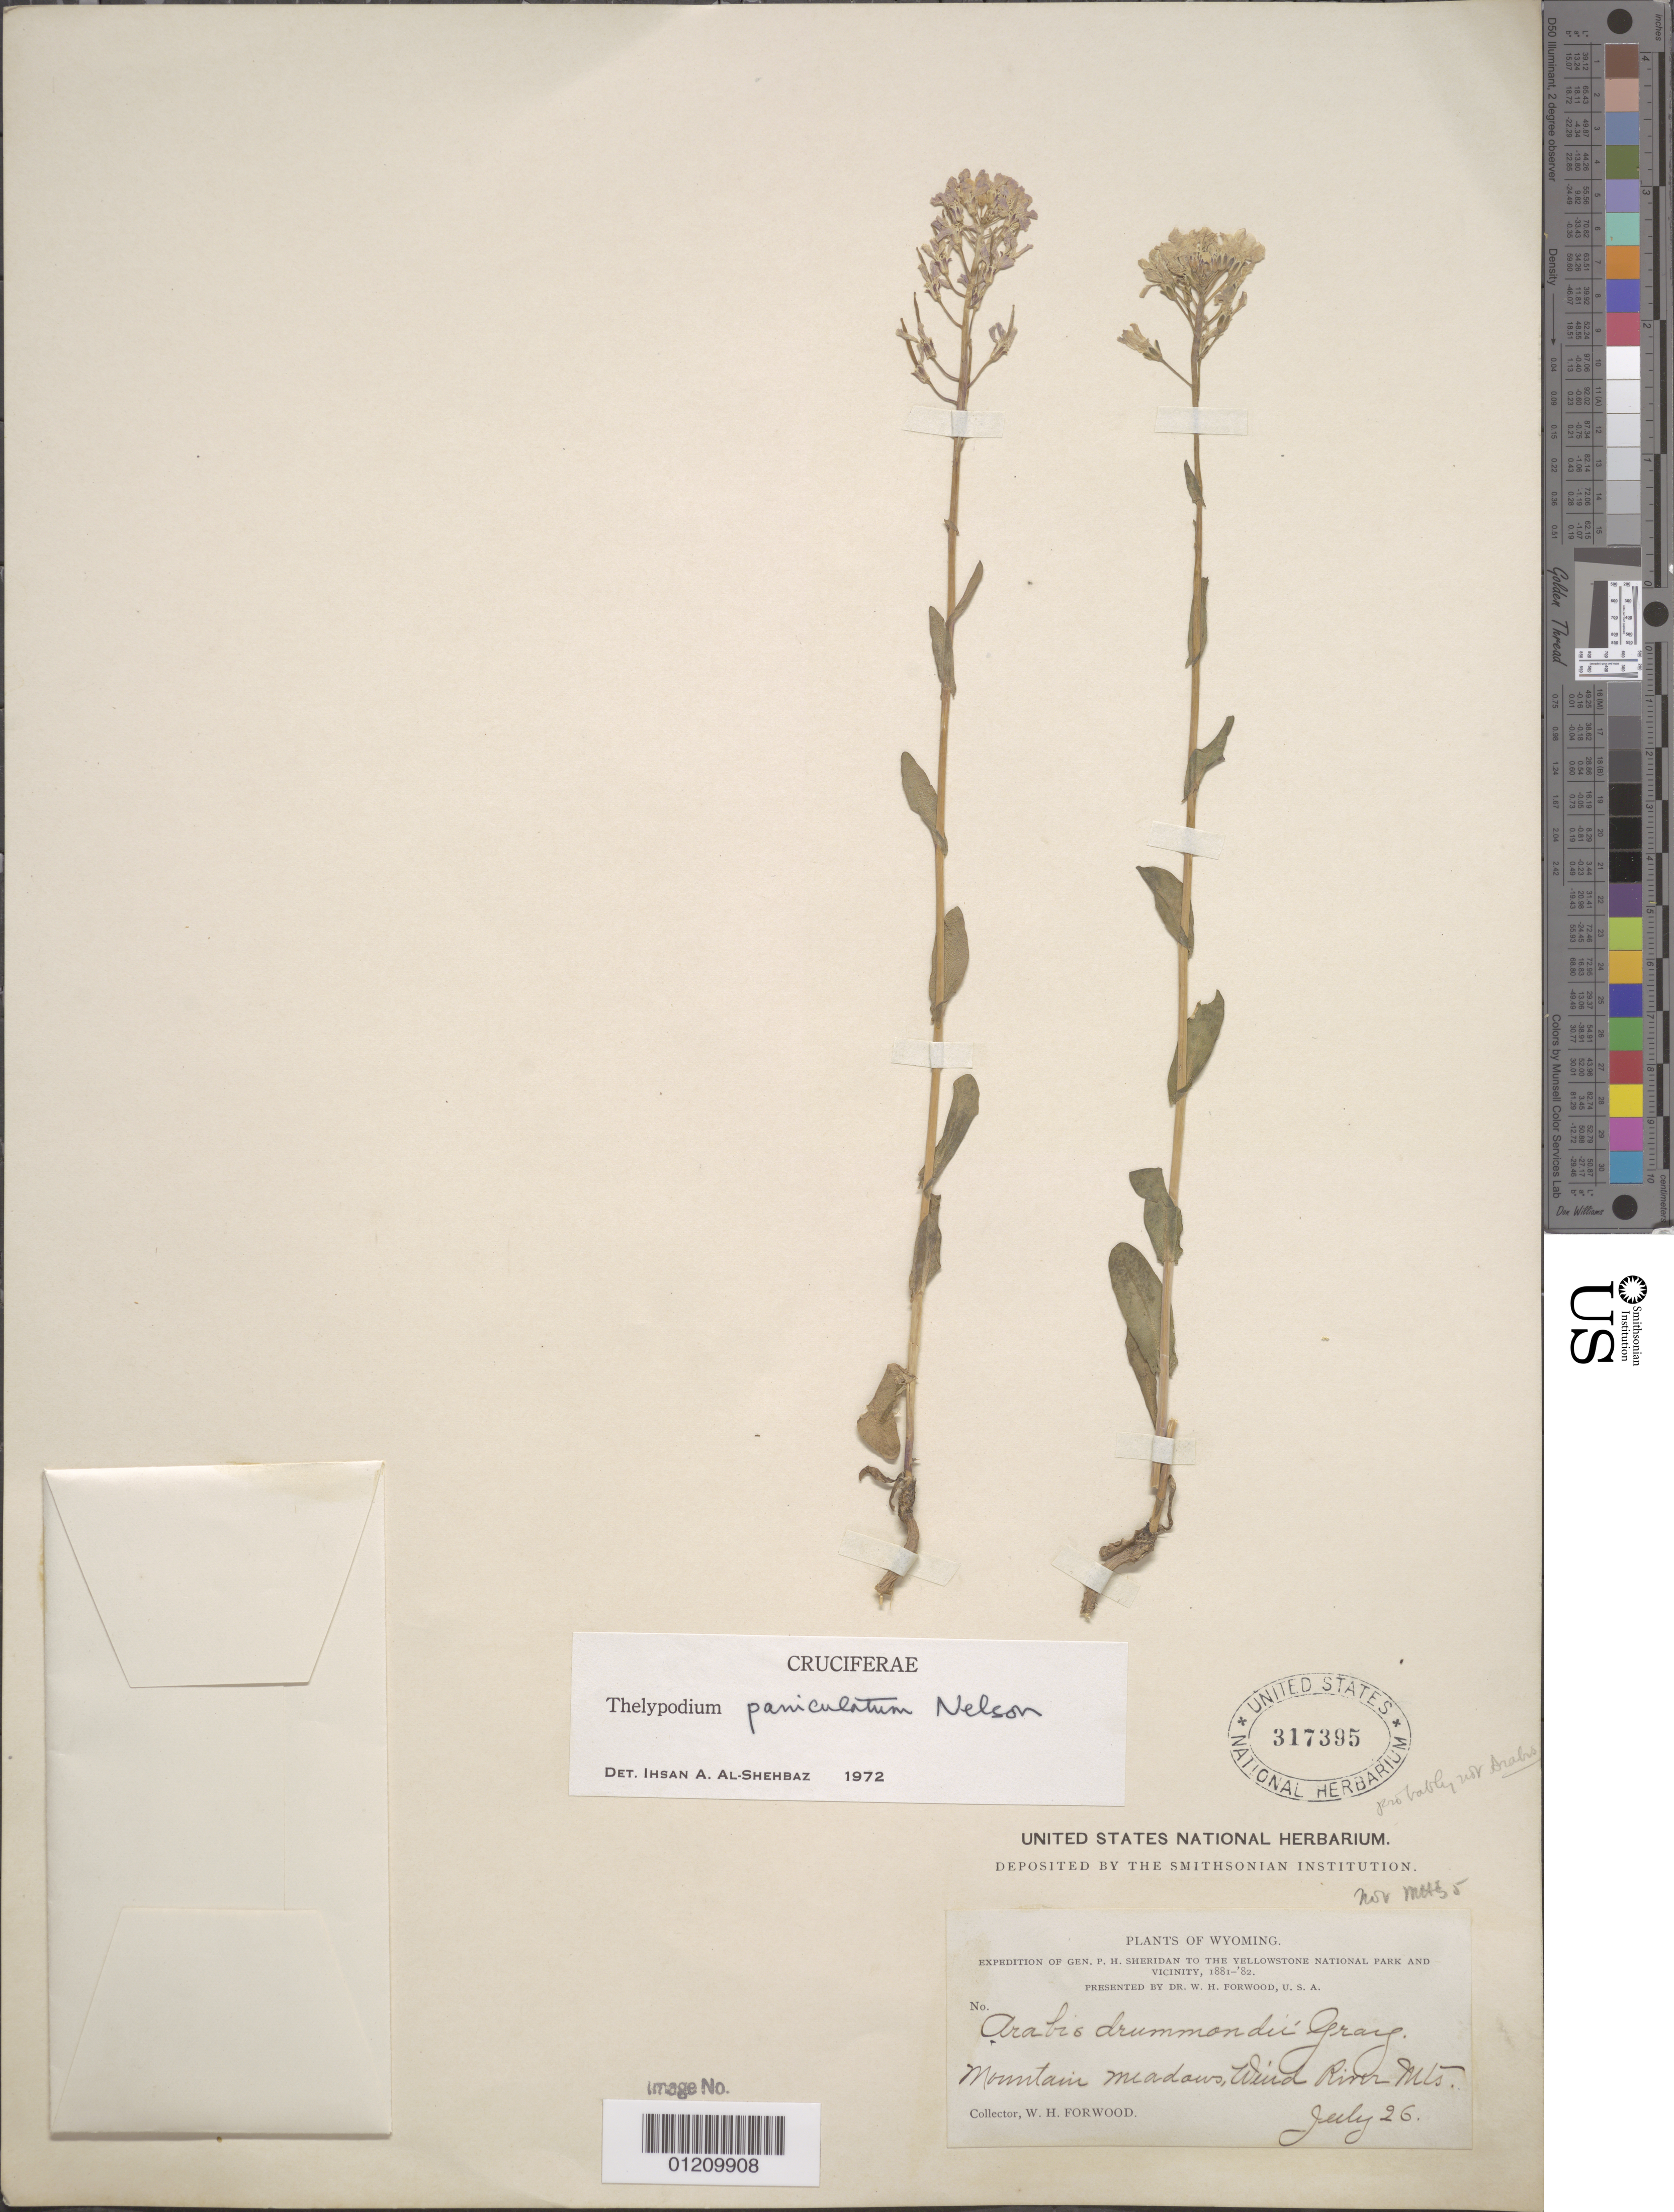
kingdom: Plantae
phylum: Tracheophyta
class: Magnoliopsida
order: Brassicales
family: Brassicaceae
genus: Thelypodium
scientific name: Thelypodium paniculatum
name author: A. Nelson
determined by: Al-Shehbaz, I. A., (MO), Missouri Botanical Garden (UNITED STATES)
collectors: W. Forwood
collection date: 1881-07-26 or 1882-07-26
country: United States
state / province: Wyoming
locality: Wind River Mts.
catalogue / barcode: US 317395